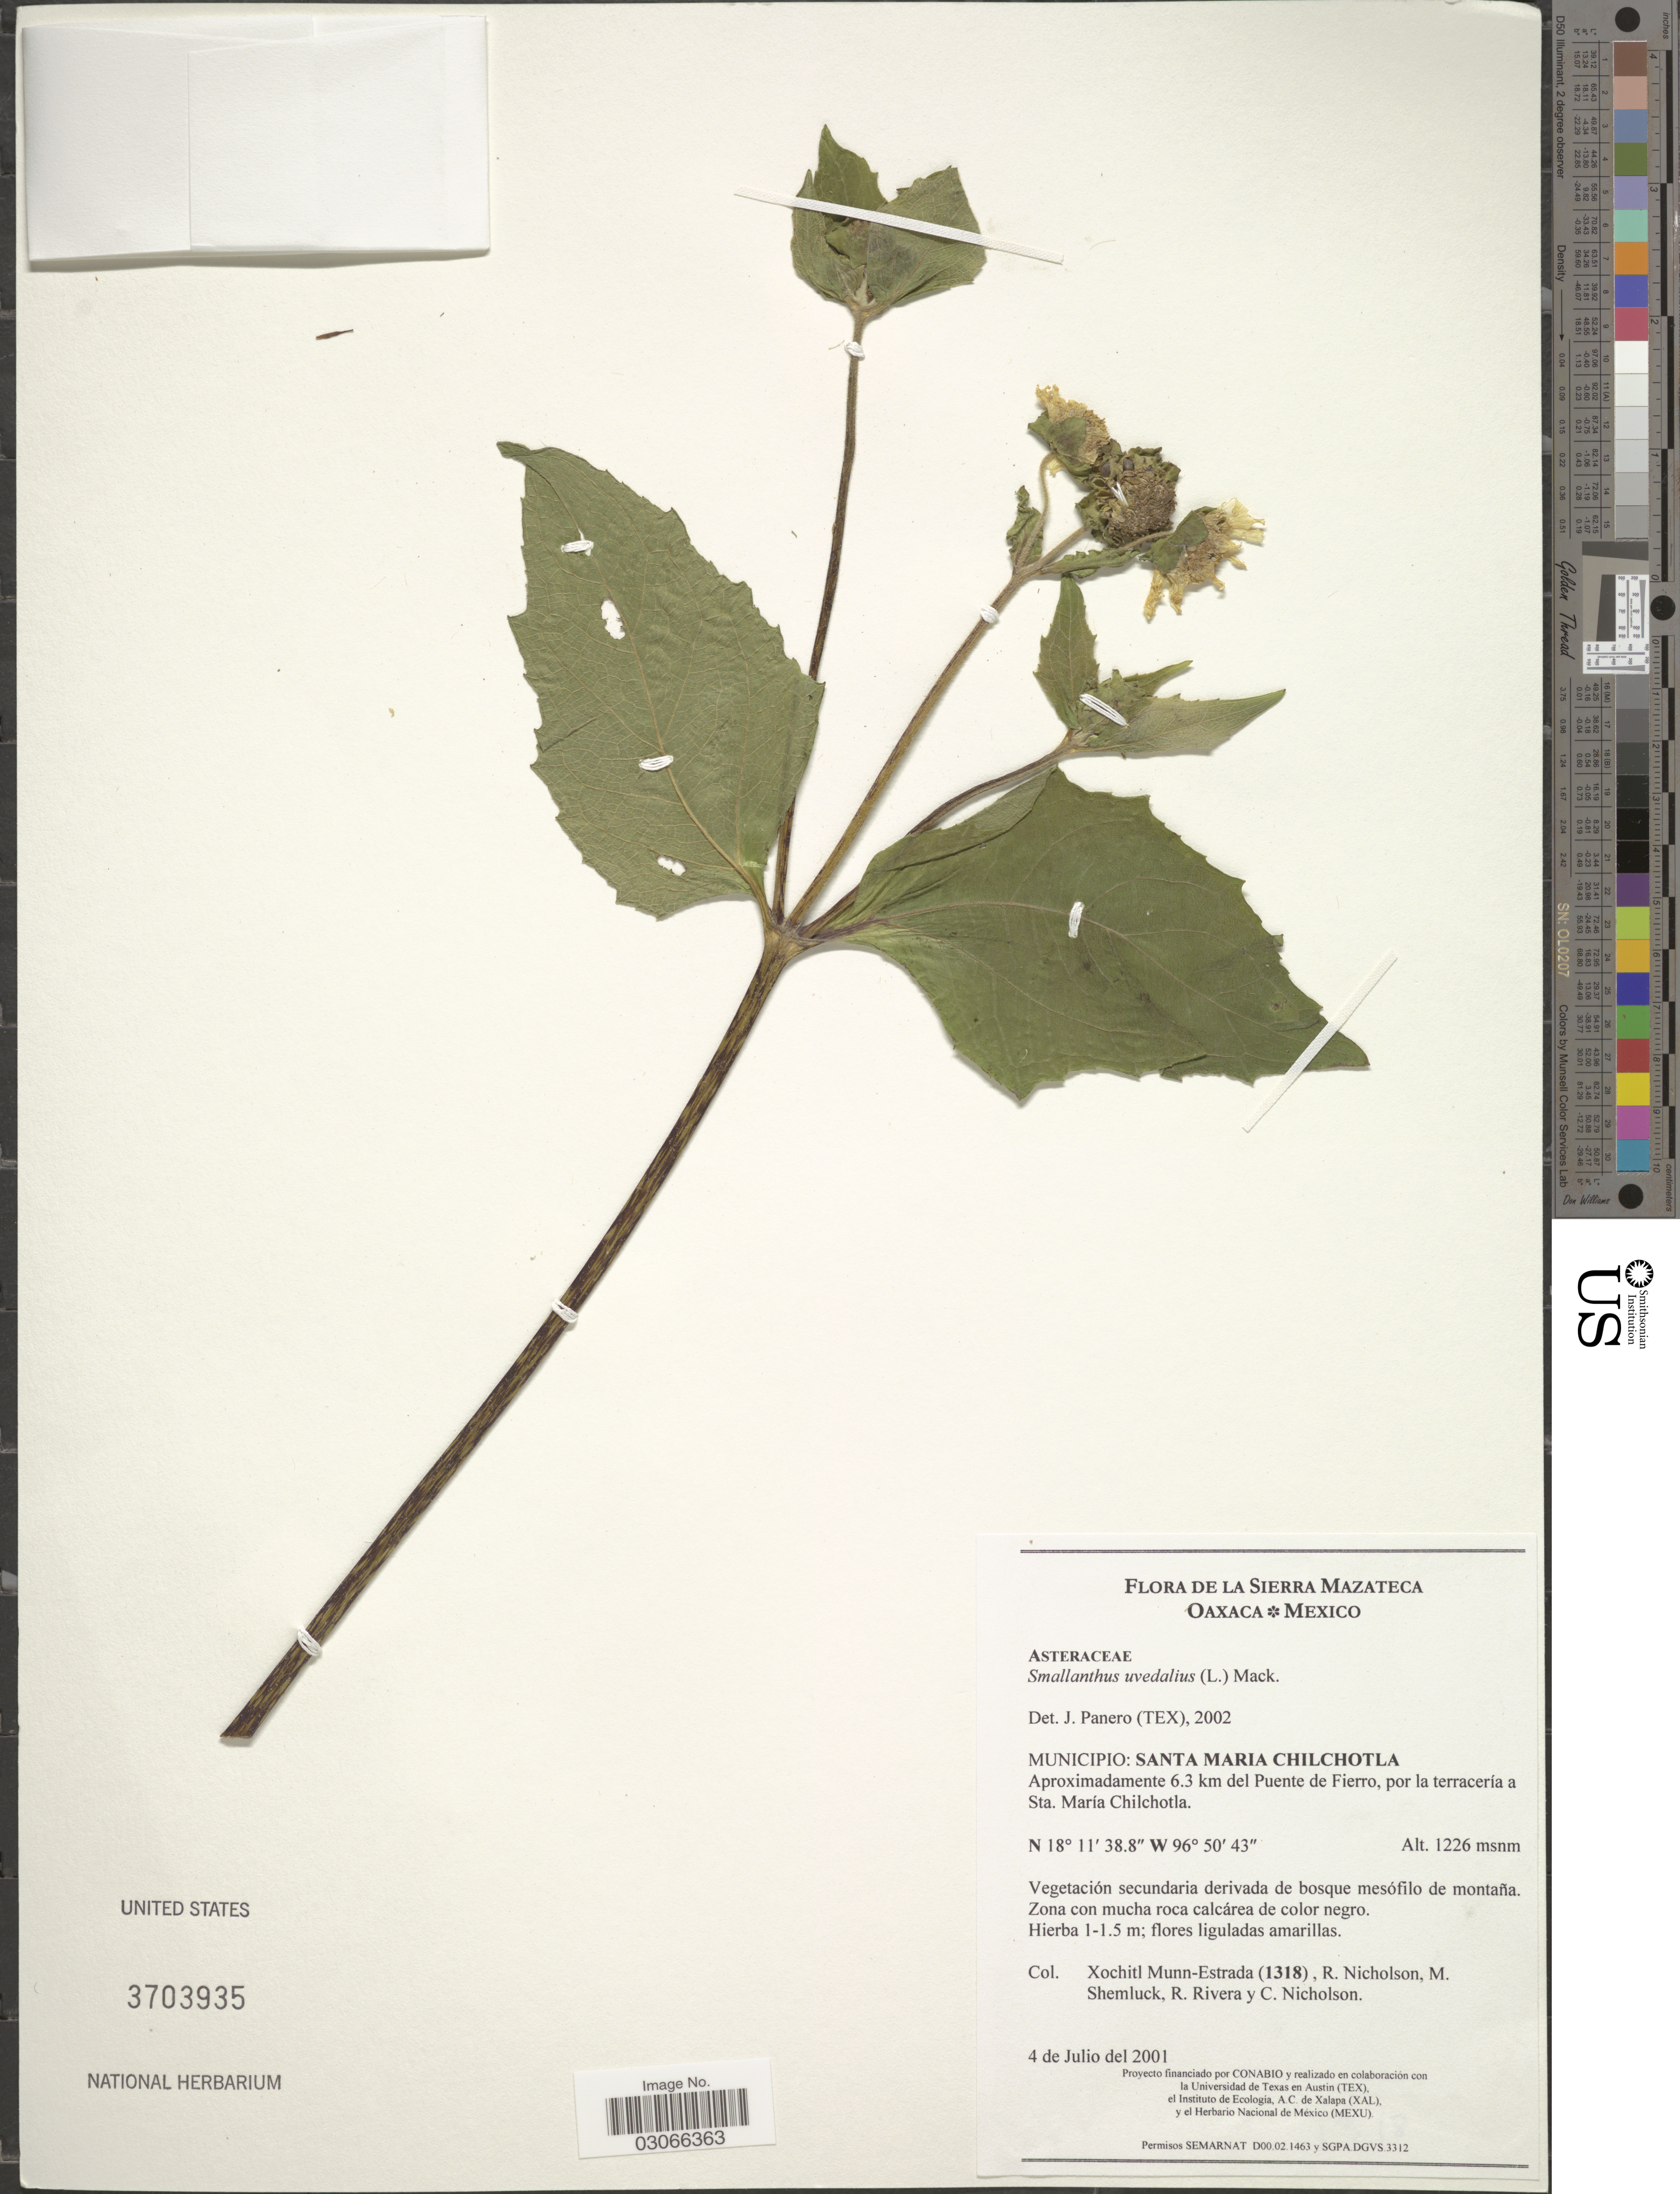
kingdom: Plantae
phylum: Tracheophyta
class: Magnoliopsida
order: Asterales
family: Asteraceae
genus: Smallanthus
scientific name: Smallanthus uvedalia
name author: (L.) Mack. ex Mack.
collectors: X. Munn-Estrada, R. Nicholson, M. Shemluck, R. Rivera & C. Nicholson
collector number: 1318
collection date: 2001-07-04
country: Mexico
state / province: Oaxaca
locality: La Sierra Mazateca. Municipio: Santa Maria Chilchotla. Aproximadamente 6.3 km del Puente de Fierro, por la terracería a Sta. María Chilchotla.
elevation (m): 1226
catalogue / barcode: US 3703935